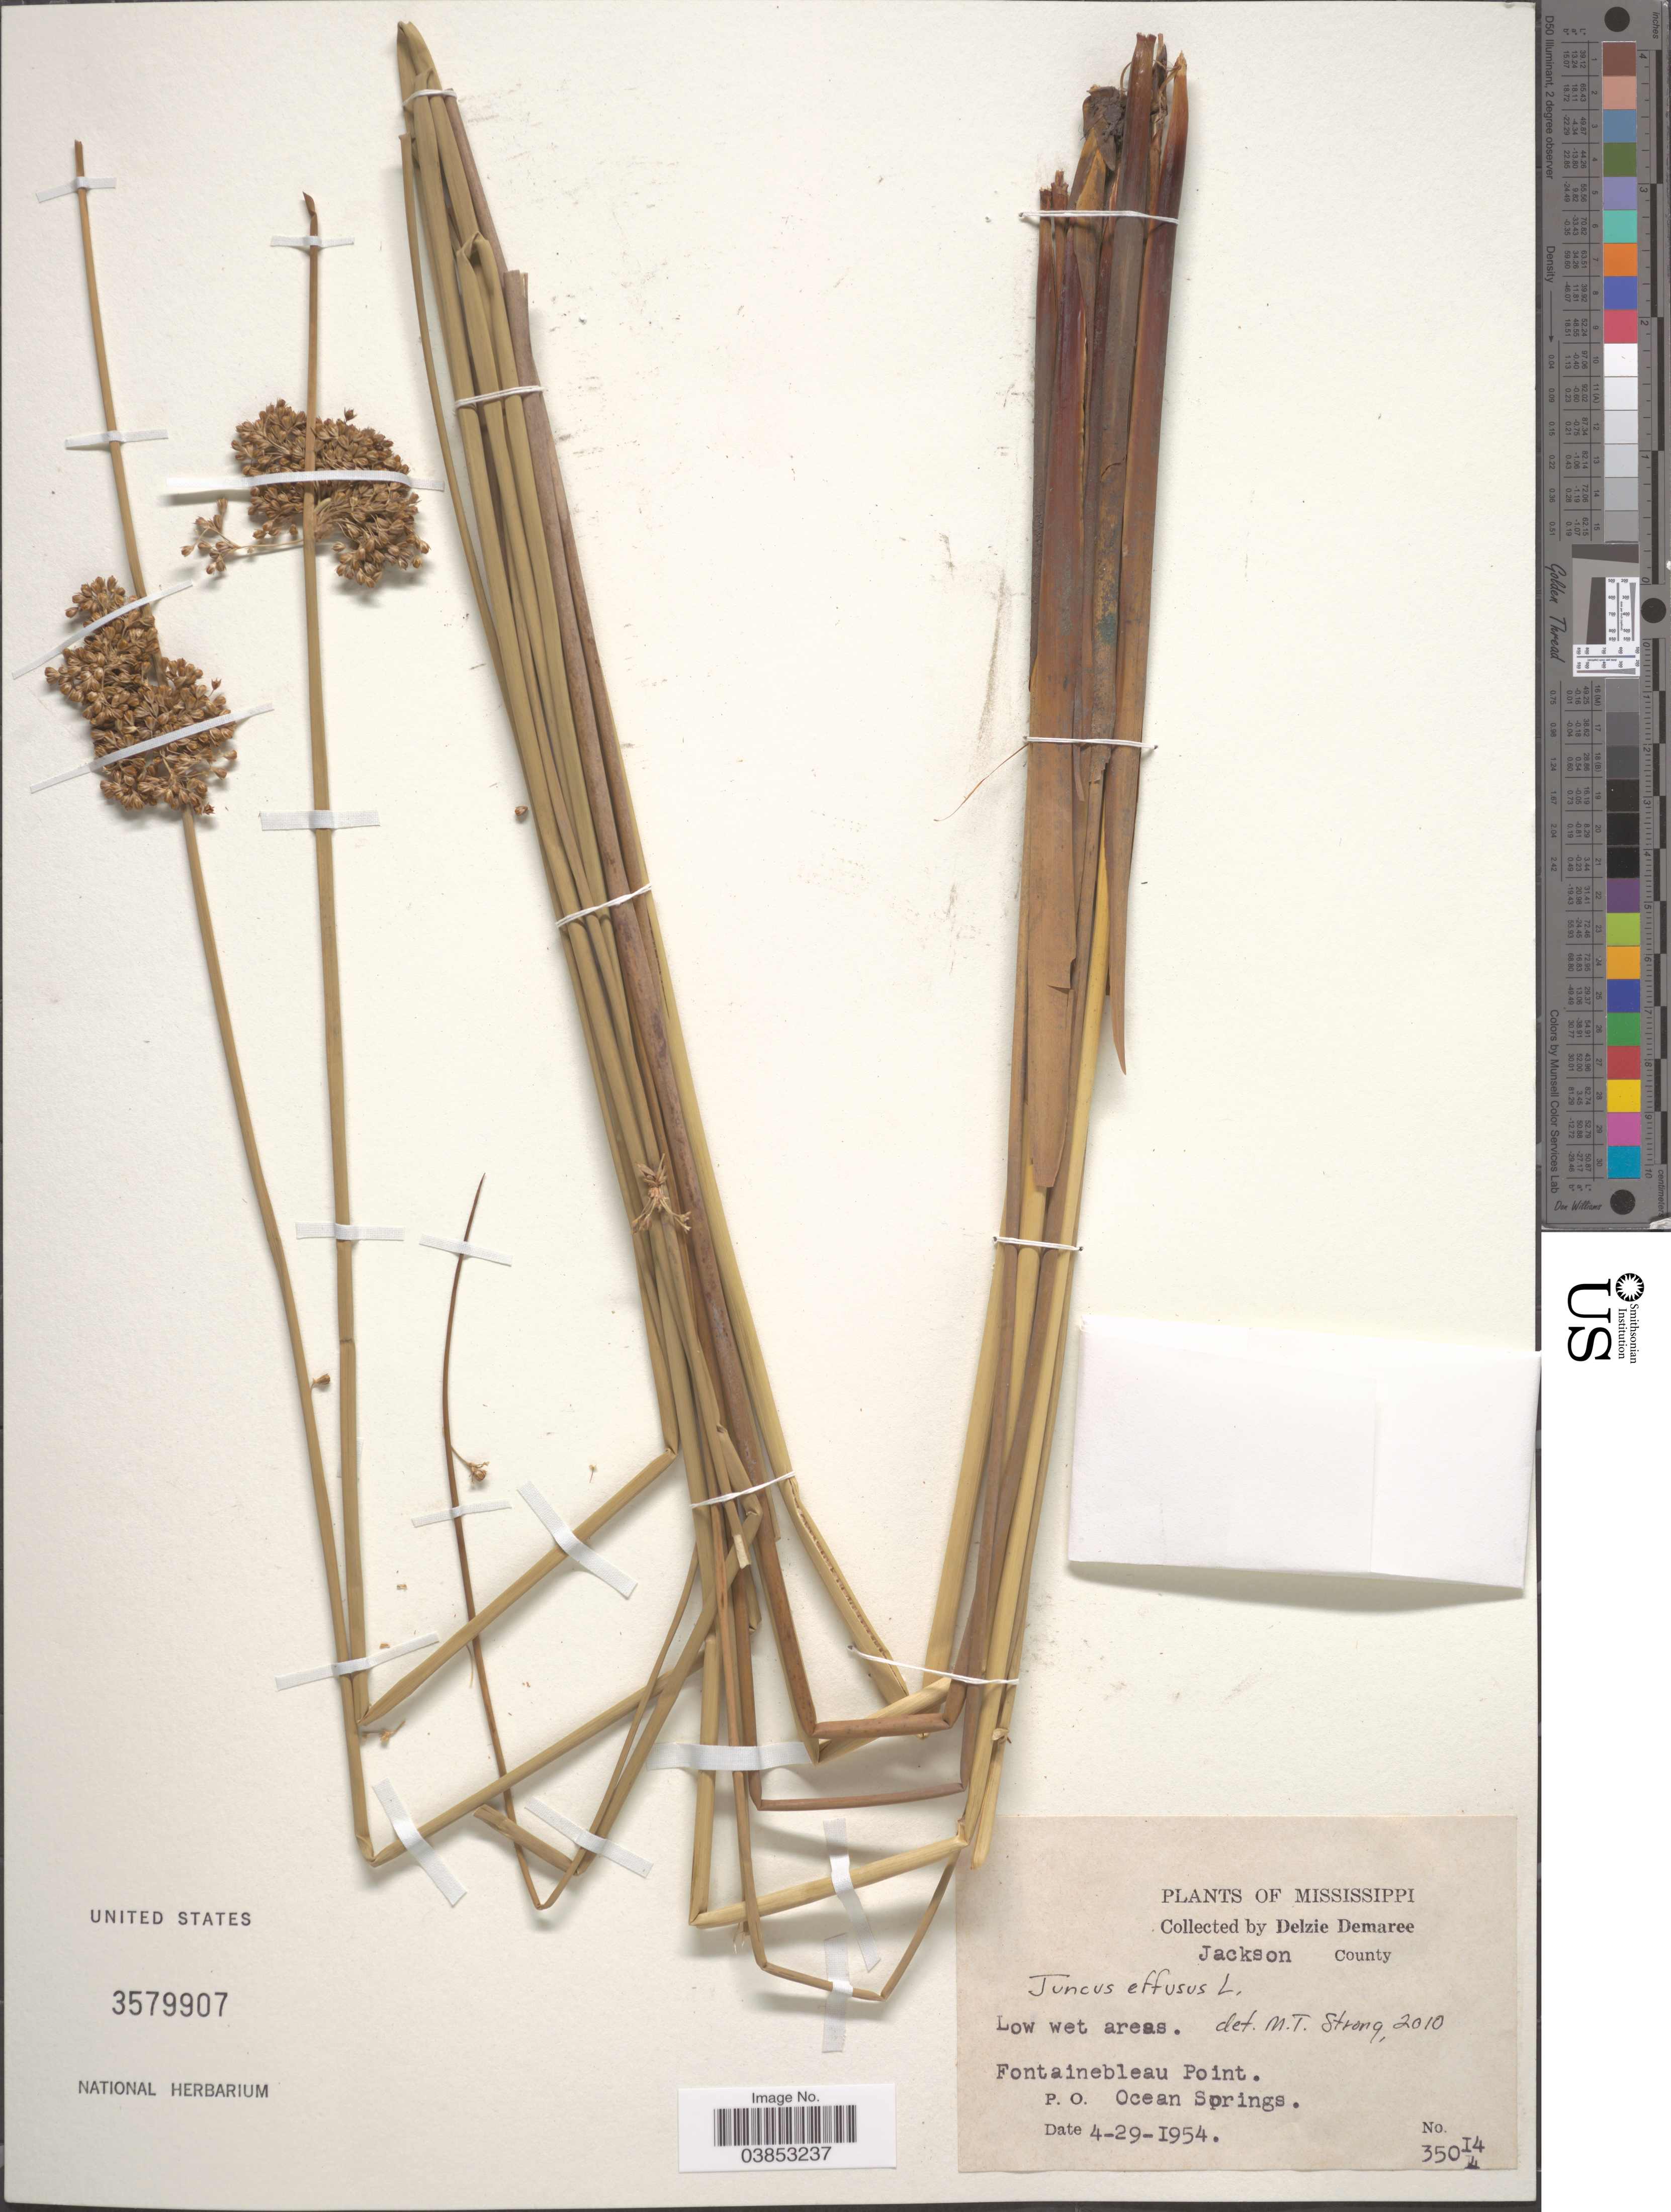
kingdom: Plantae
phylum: Tracheophyta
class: Liliopsida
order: Poales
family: Juncaceae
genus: Juncus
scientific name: Juncus effusus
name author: L.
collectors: D. Demaree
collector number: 35014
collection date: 1954-04-29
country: United States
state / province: Mississippi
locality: Jackson County. Fontainebleau Point. P. O. Ocean Springs.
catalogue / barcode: US 3579907